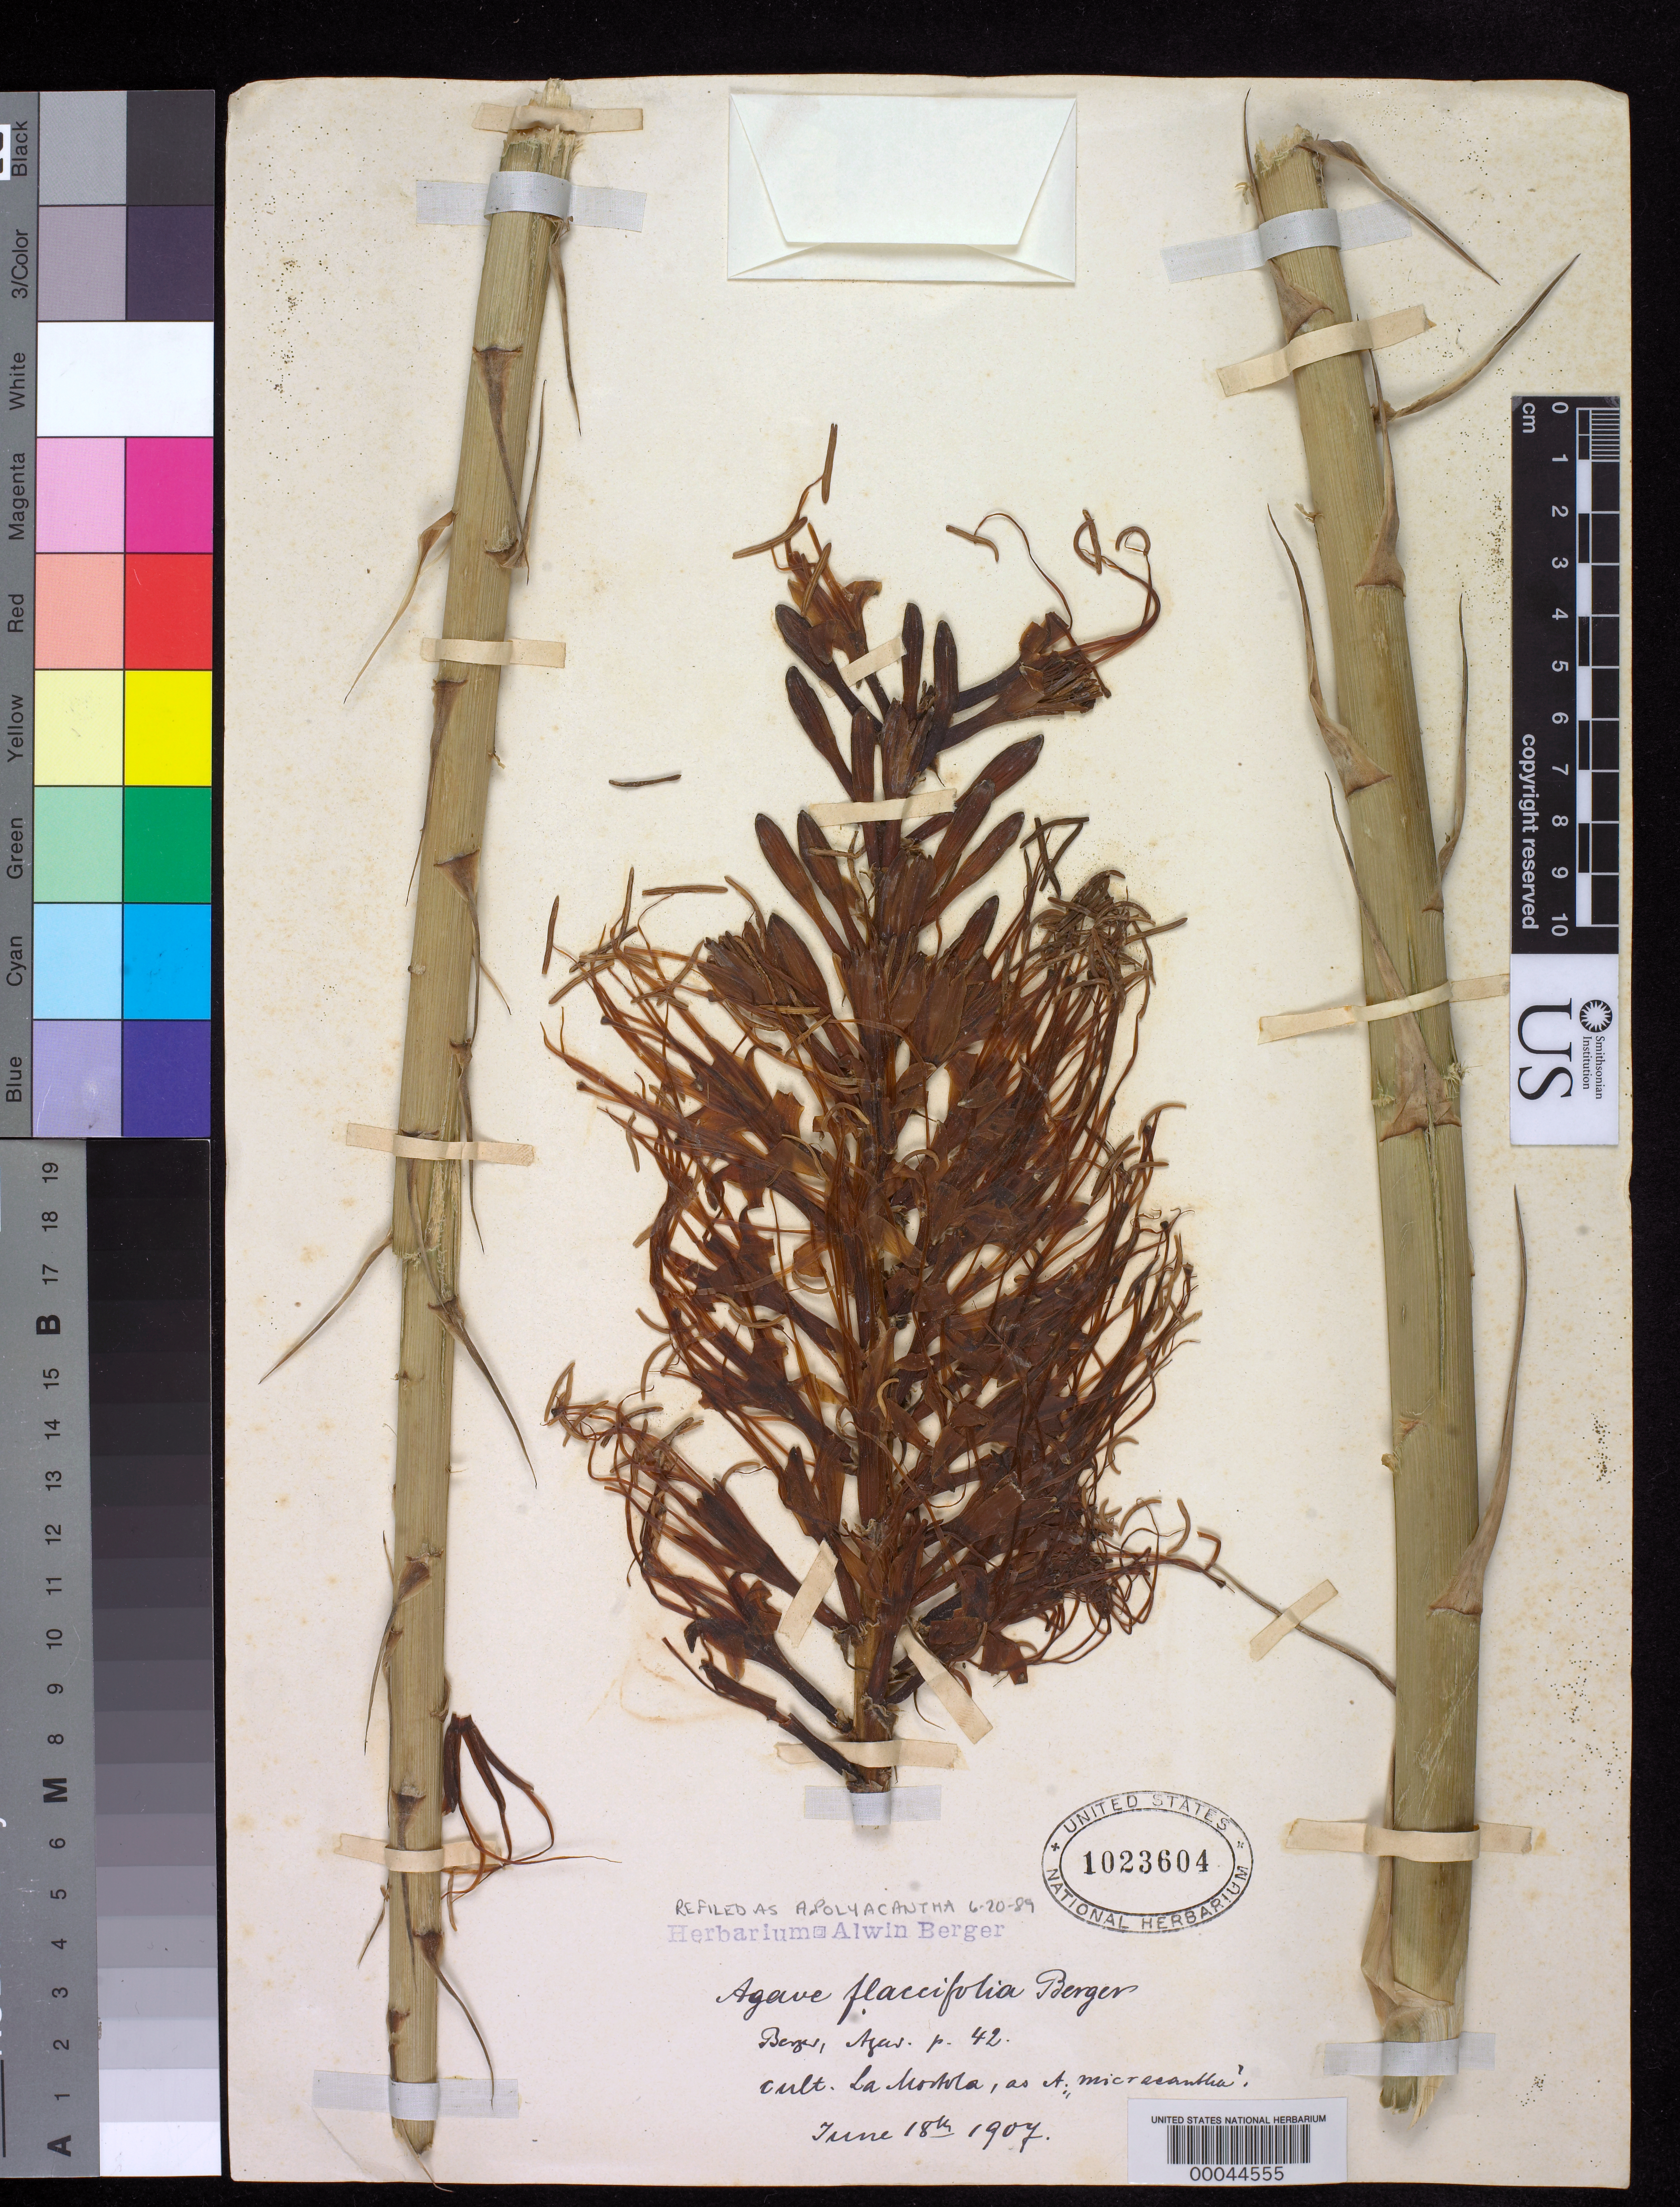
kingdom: Plantae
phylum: Tracheophyta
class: Liliopsida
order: Asparagales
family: Asparagaceae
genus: Agave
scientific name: Agave polyacantha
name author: Haw.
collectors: ex herb. A. Berger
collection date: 1909-06-02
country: Mexico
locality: Cultivated at La Mortola, Italy.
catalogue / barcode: US 1023604